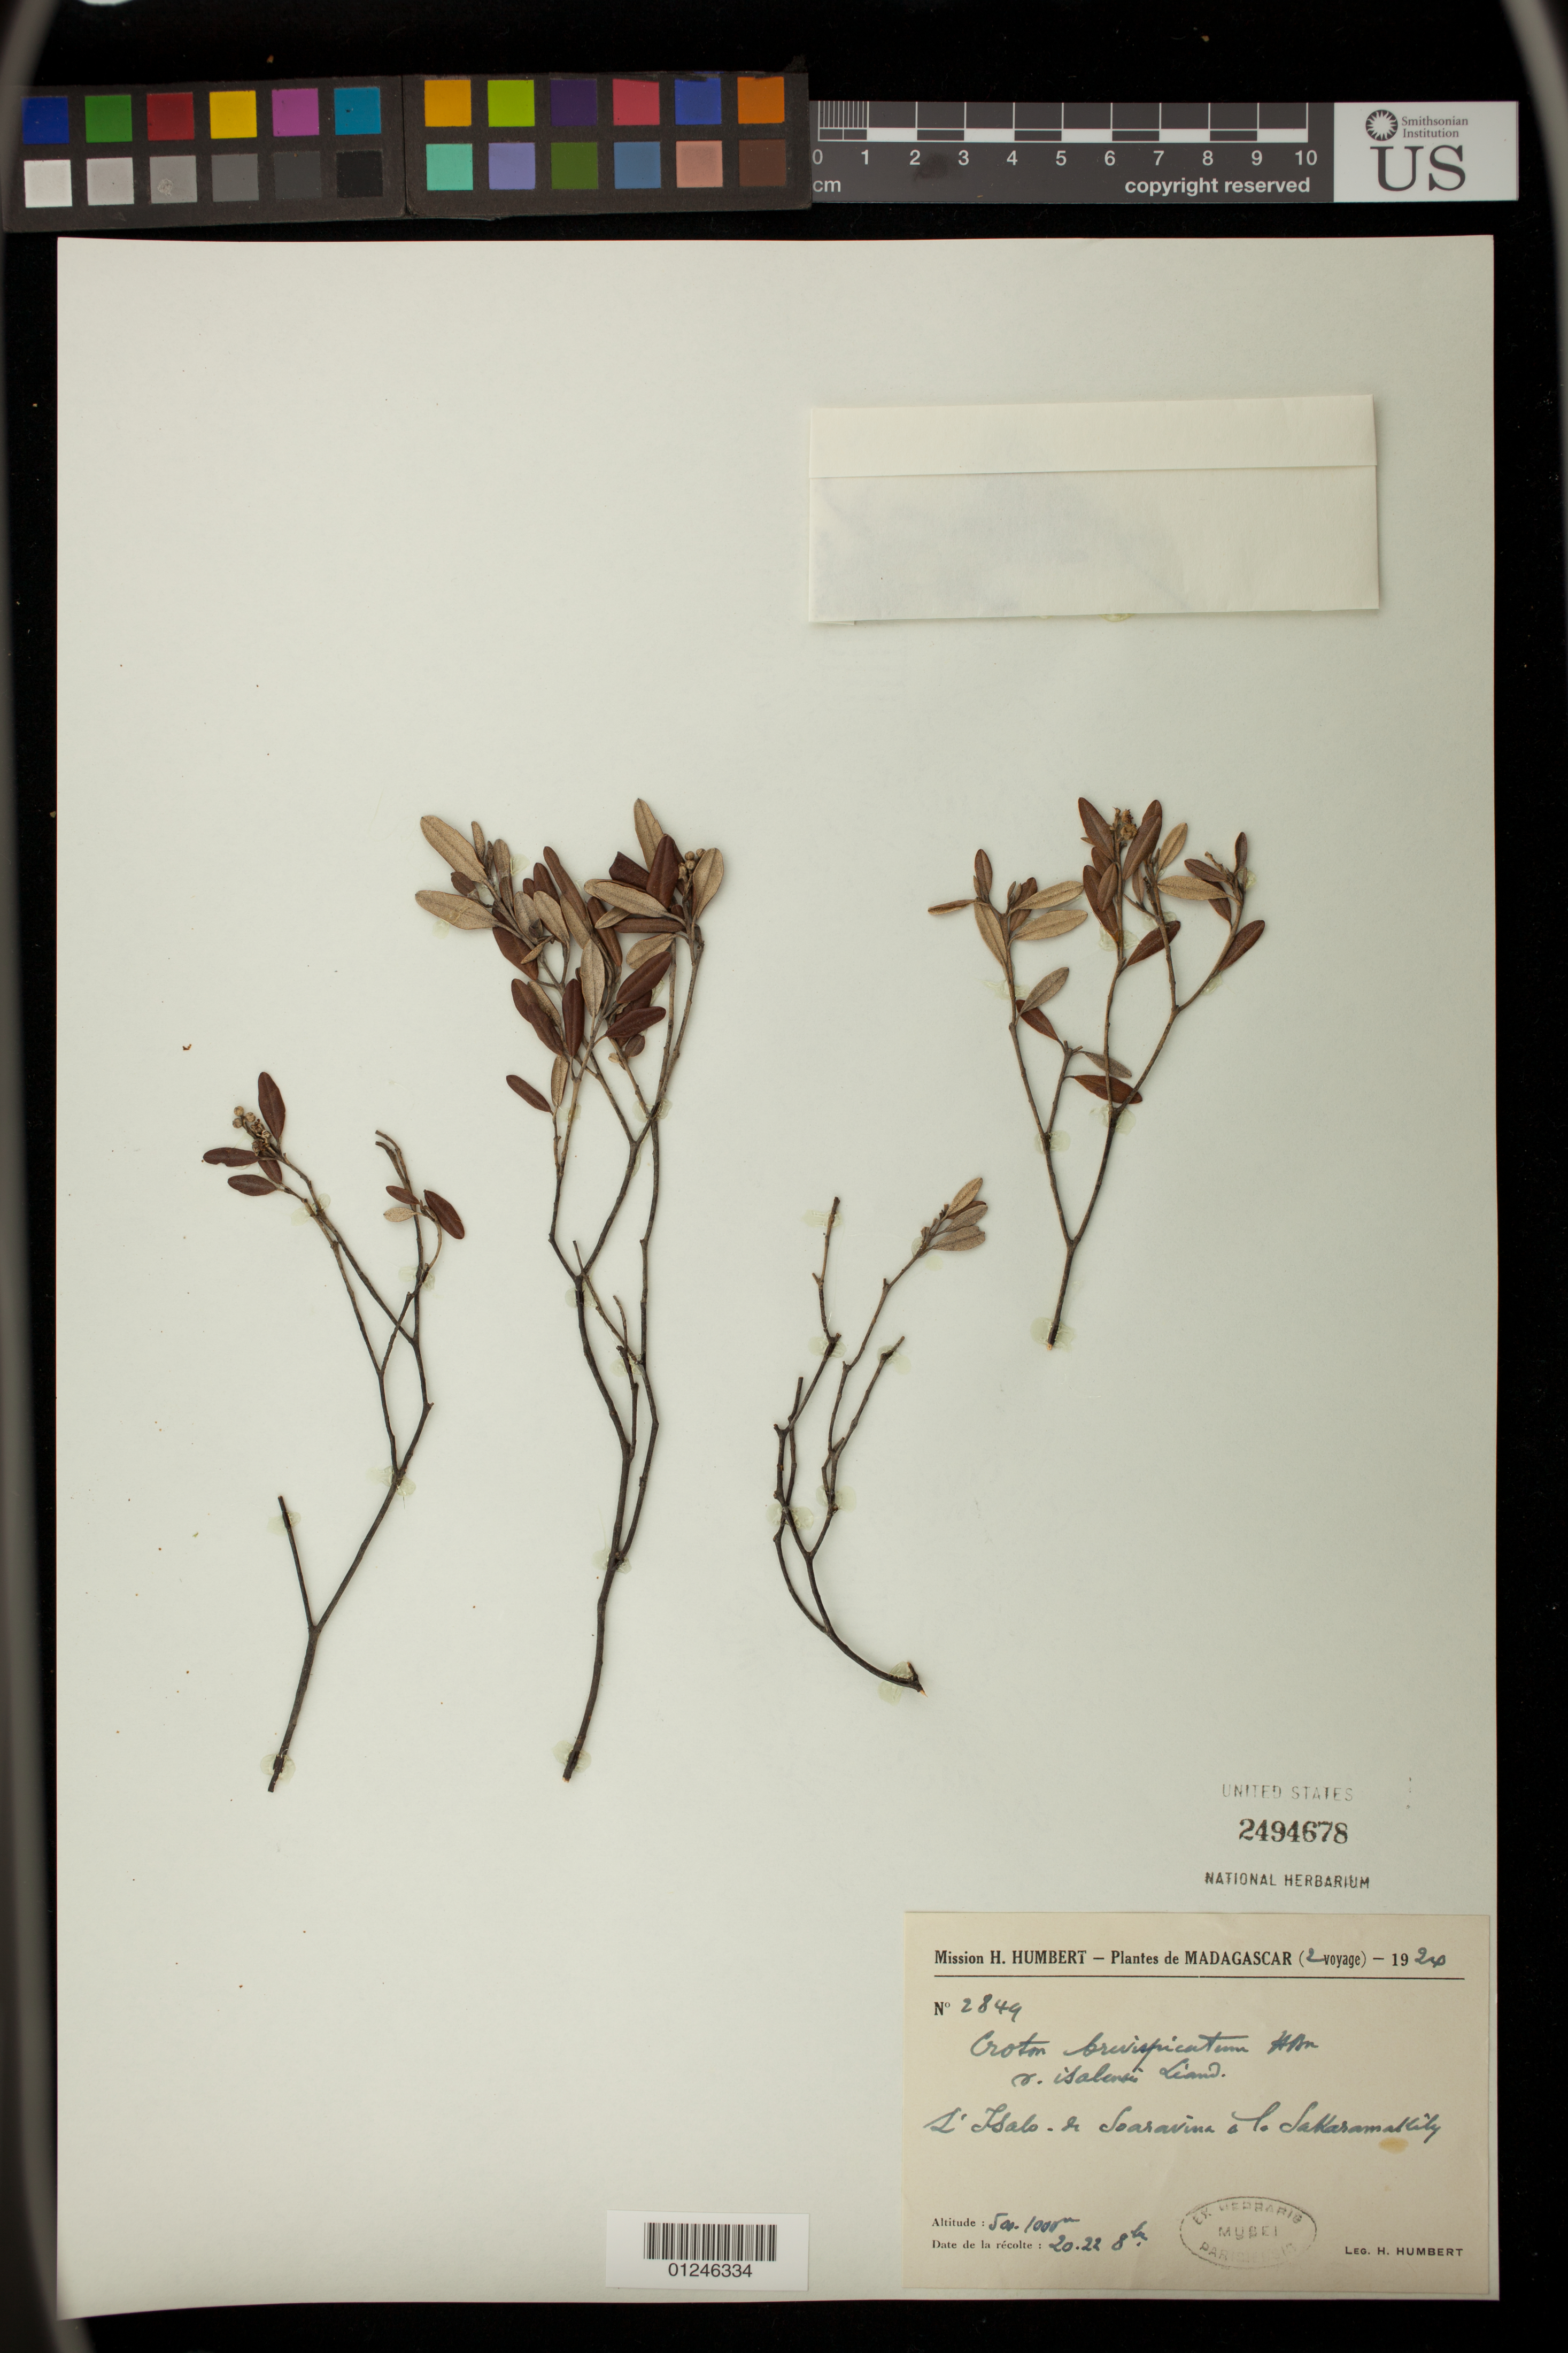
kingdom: Plantae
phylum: Tracheophyta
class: Magnoliopsida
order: Malpighiales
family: Euphorbiaceae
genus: Croton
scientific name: Croton isalensis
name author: (Leandri) Leandri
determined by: Berry, P. E., (WIS), University of Wisconsin - Madison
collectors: H. Humbert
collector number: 2849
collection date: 1924-08-20/1924-08-22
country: Madagascar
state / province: Ihorombe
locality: L'Isalo, de Soaravina a la Sakaramakily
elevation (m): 500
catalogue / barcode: US 2494678